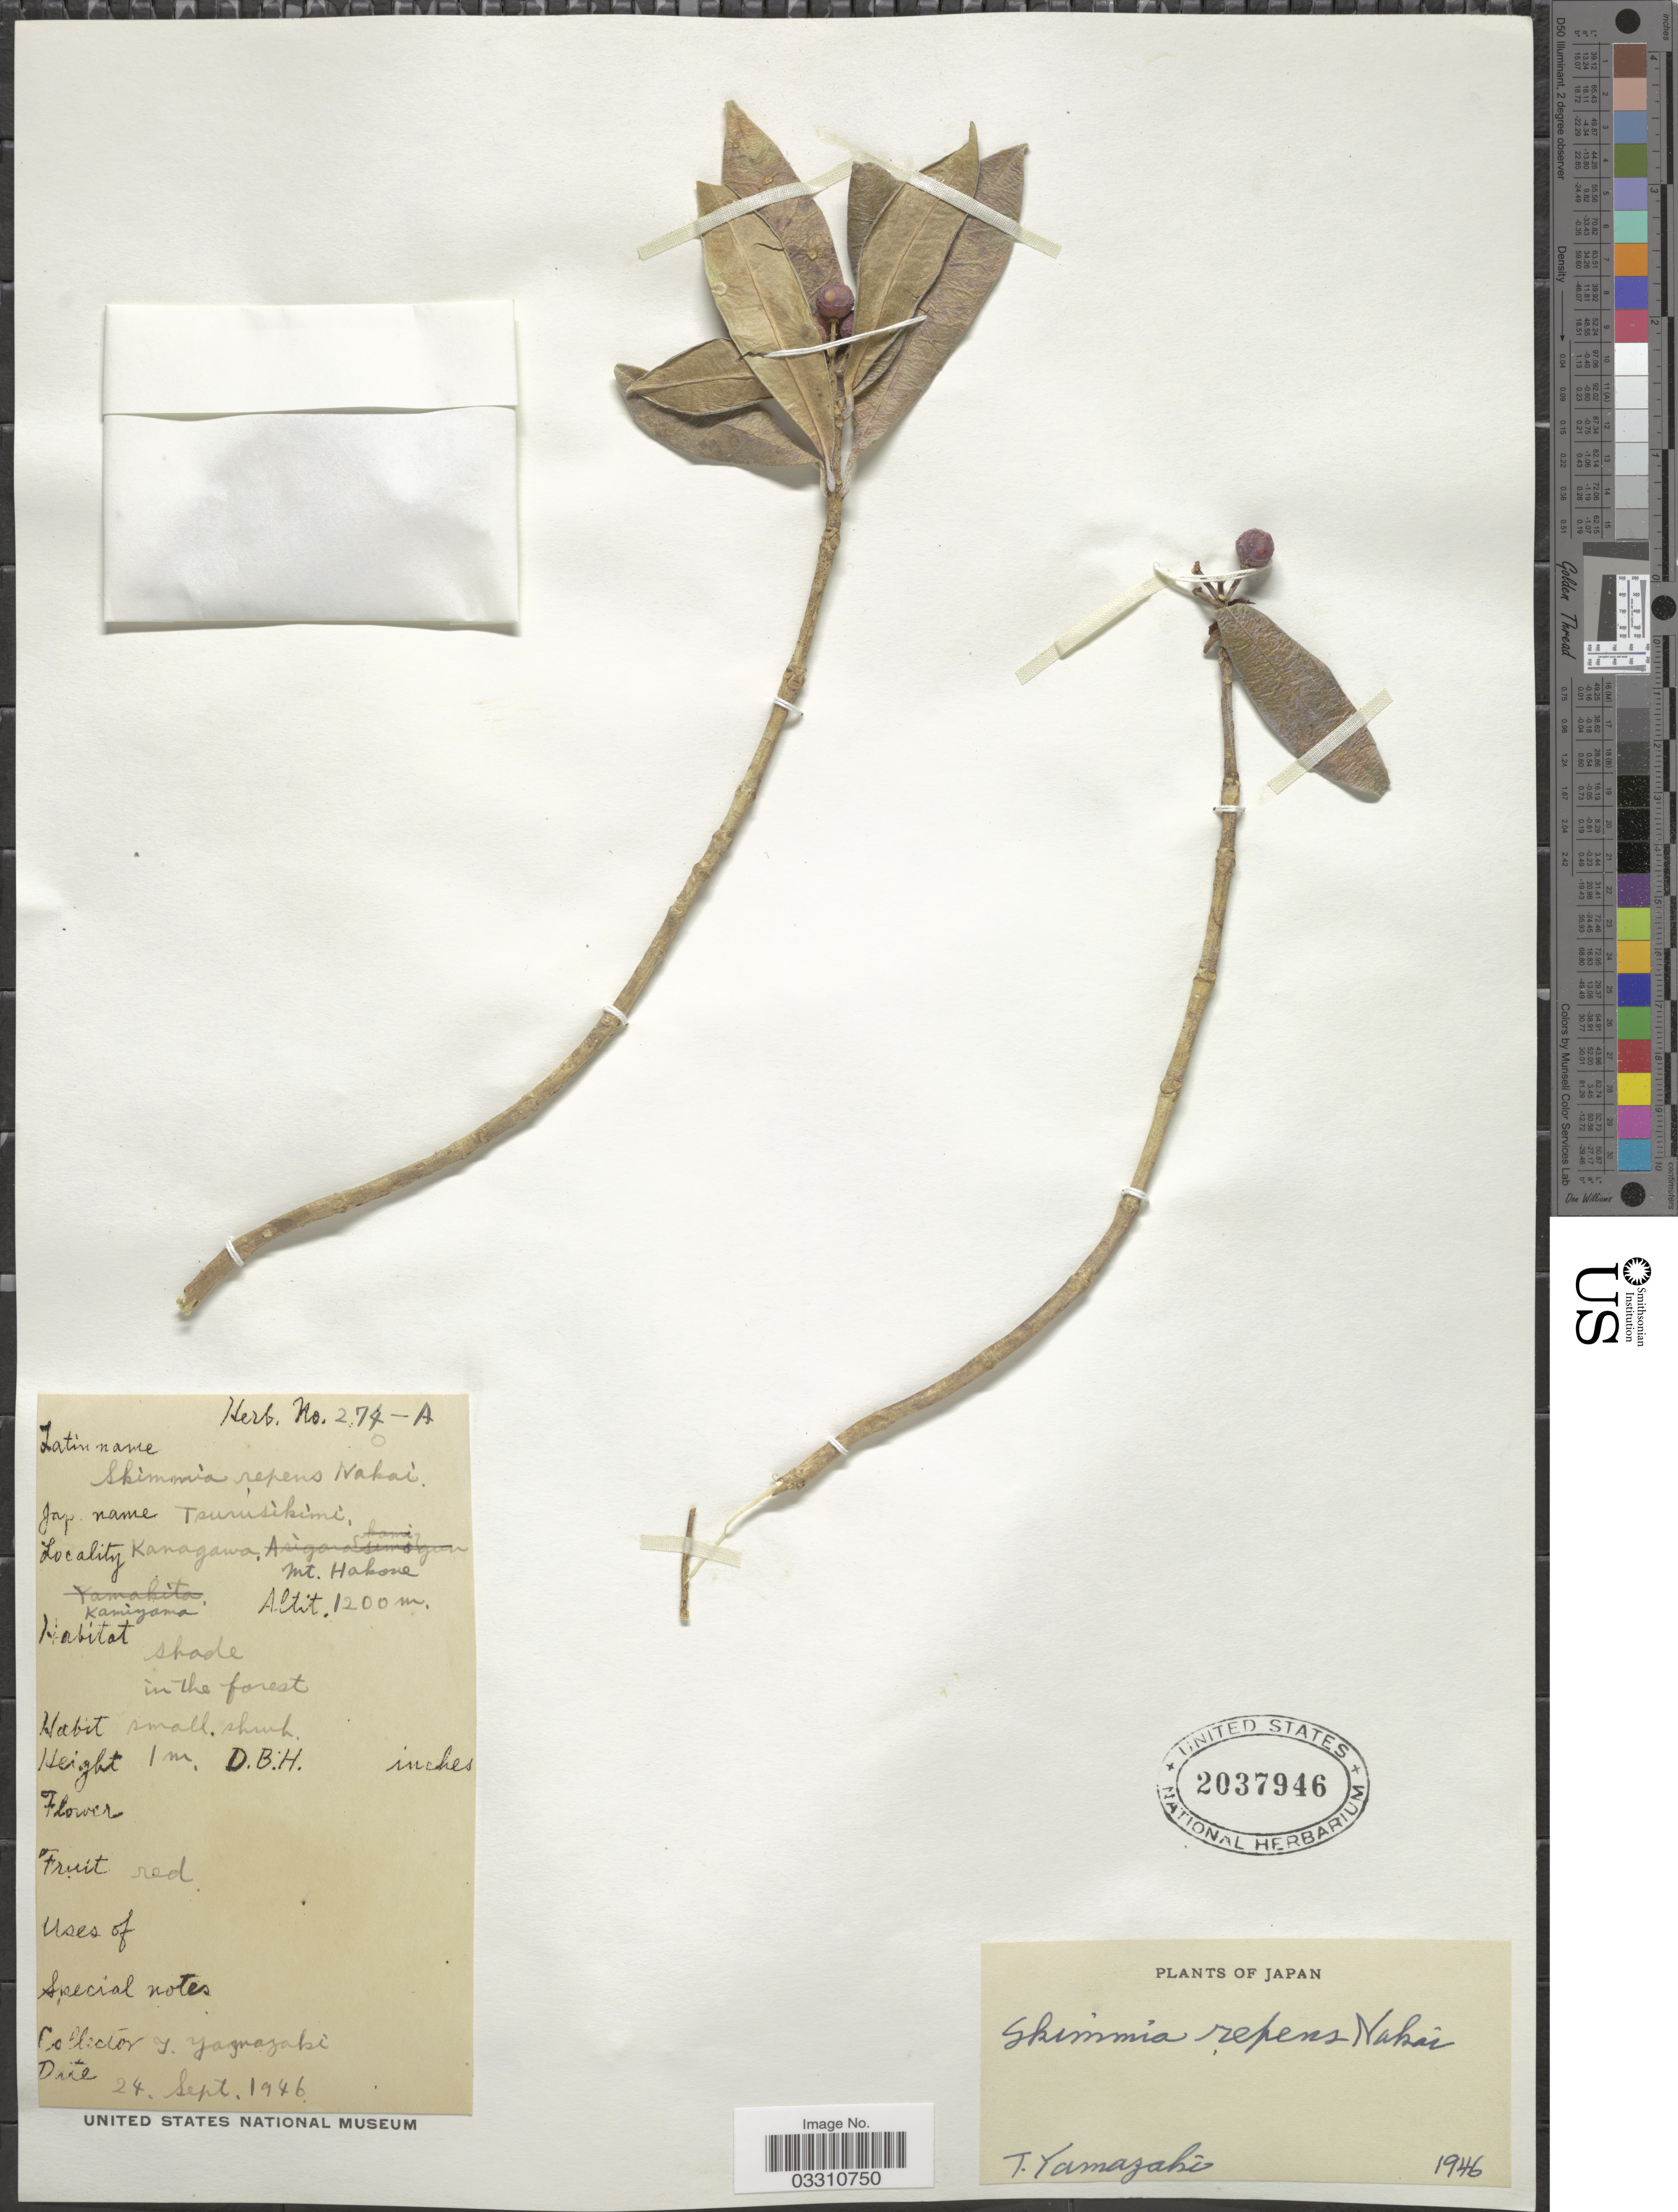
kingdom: Plantae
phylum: Tracheophyta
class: Magnoliopsida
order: Sapindales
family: Rutaceae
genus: Skimmia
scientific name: Skimmia repens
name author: Nakai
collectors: T. Yamazaki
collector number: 274-A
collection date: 1946-09-24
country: Japan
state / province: Kanagawa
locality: Mt. Hakone. Kamiyama.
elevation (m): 1200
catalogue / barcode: US 2037946